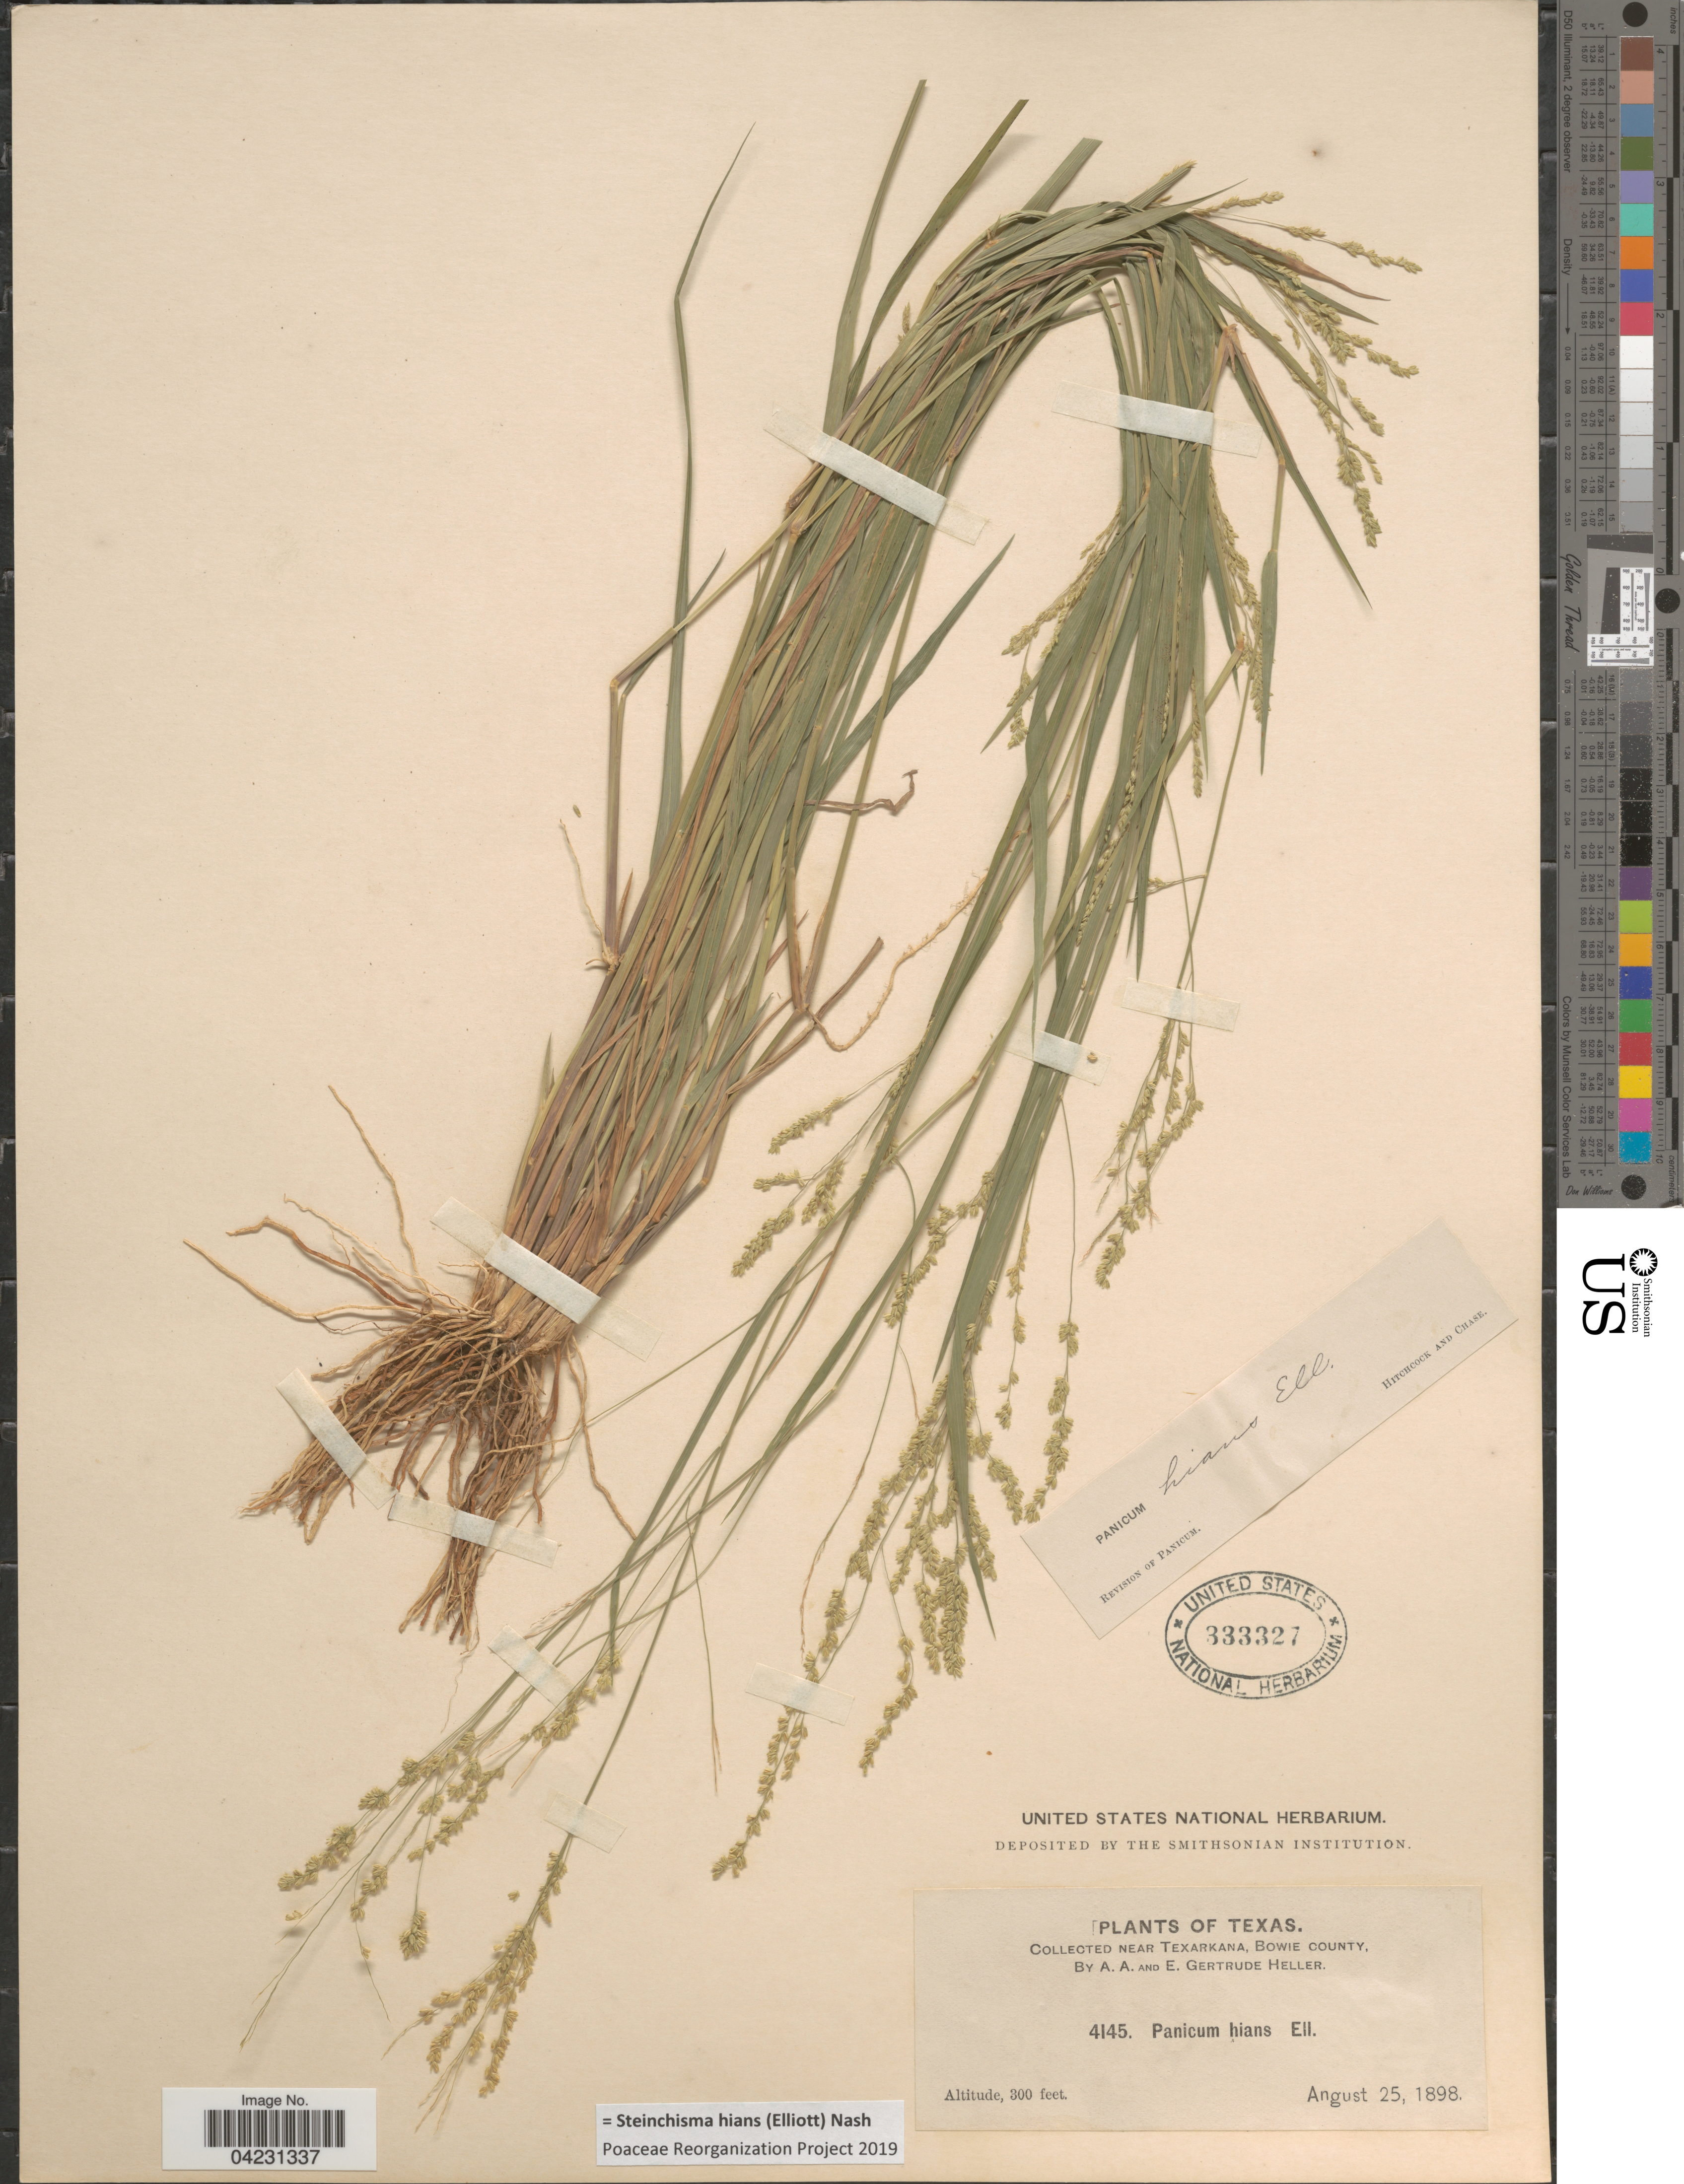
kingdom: Plantae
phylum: Tracheophyta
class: Liliopsida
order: Poales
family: Poaceae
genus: Steinchisma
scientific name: Steinchisma hians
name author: (Elliott) Nash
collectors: A. A. Heller & E. G. Heller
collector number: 4145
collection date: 1898-08-25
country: United States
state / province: Texas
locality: Near Texarkana, Bowie County.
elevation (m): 91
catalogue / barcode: US 333328